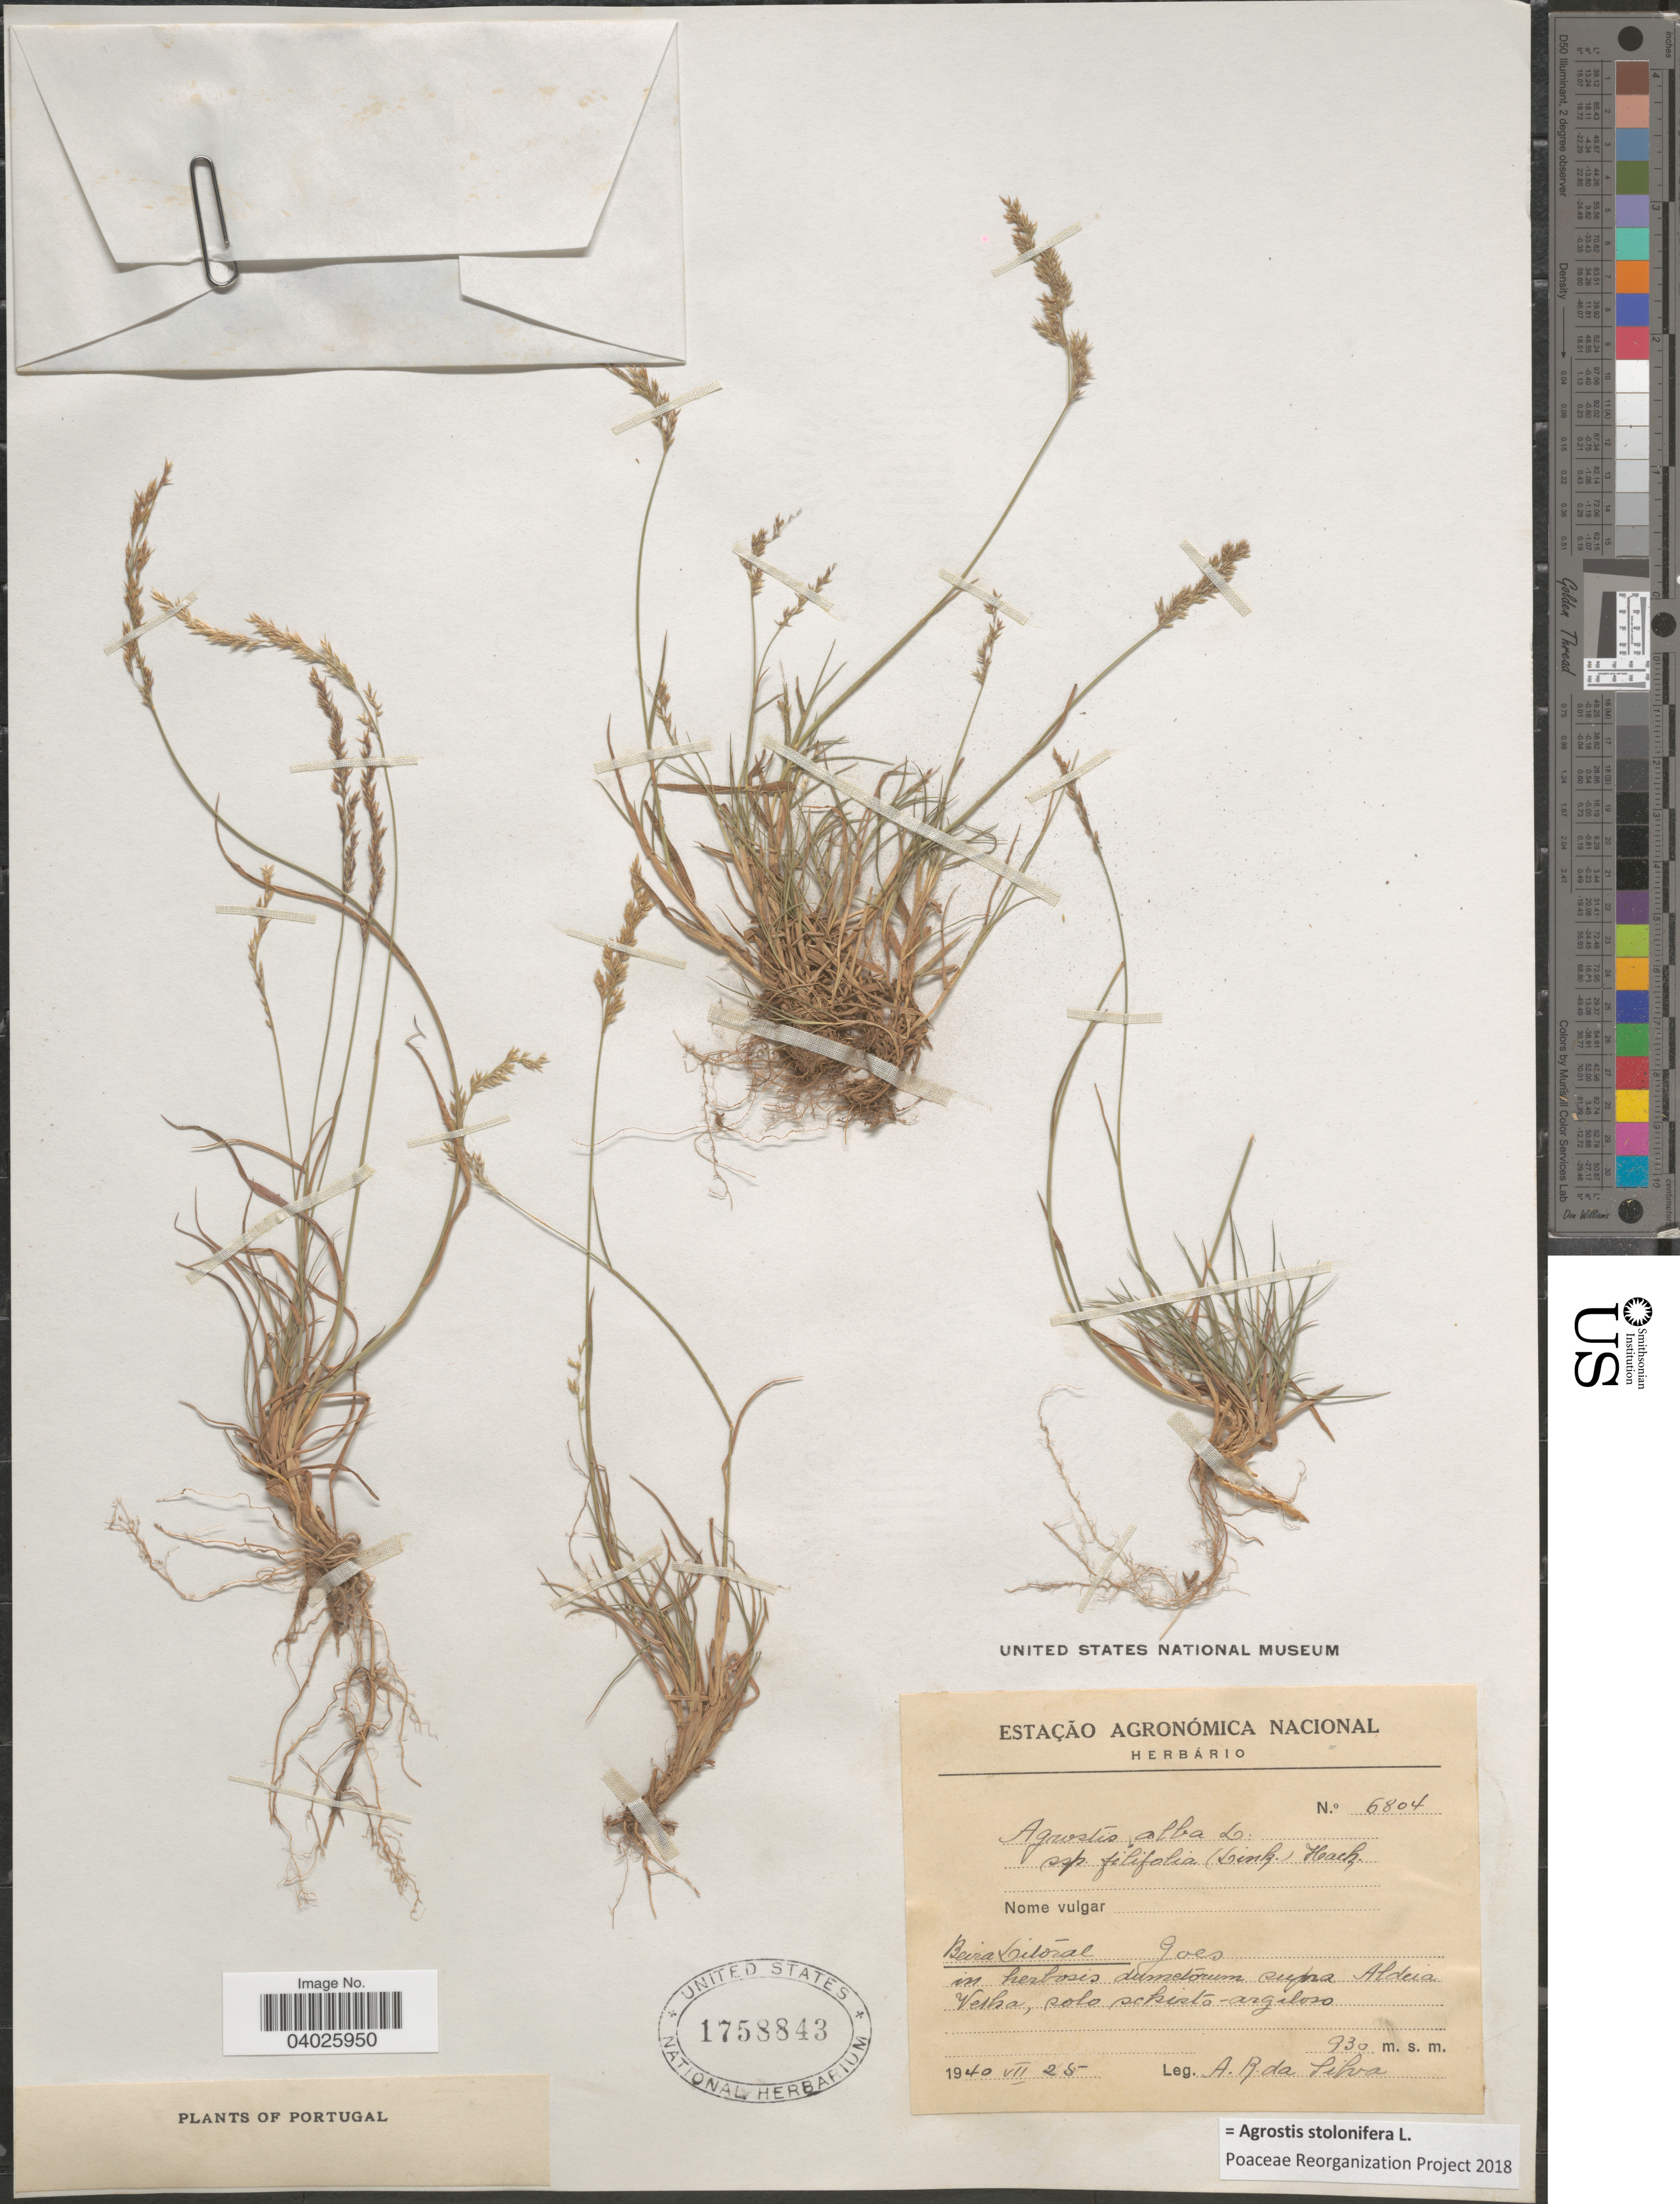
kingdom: Plantae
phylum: Tracheophyta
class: Liliopsida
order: Poales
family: Poaceae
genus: Agrostis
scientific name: Agrostis stolonifera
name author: L.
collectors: A. Silva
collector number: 6804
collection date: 1940-07-25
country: Portugal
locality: Beira Litorae Goes in herbosis dumetorum supra Aldeia Velha, solo schisto [interpreted] argiloso.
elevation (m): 930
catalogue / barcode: US 1758843